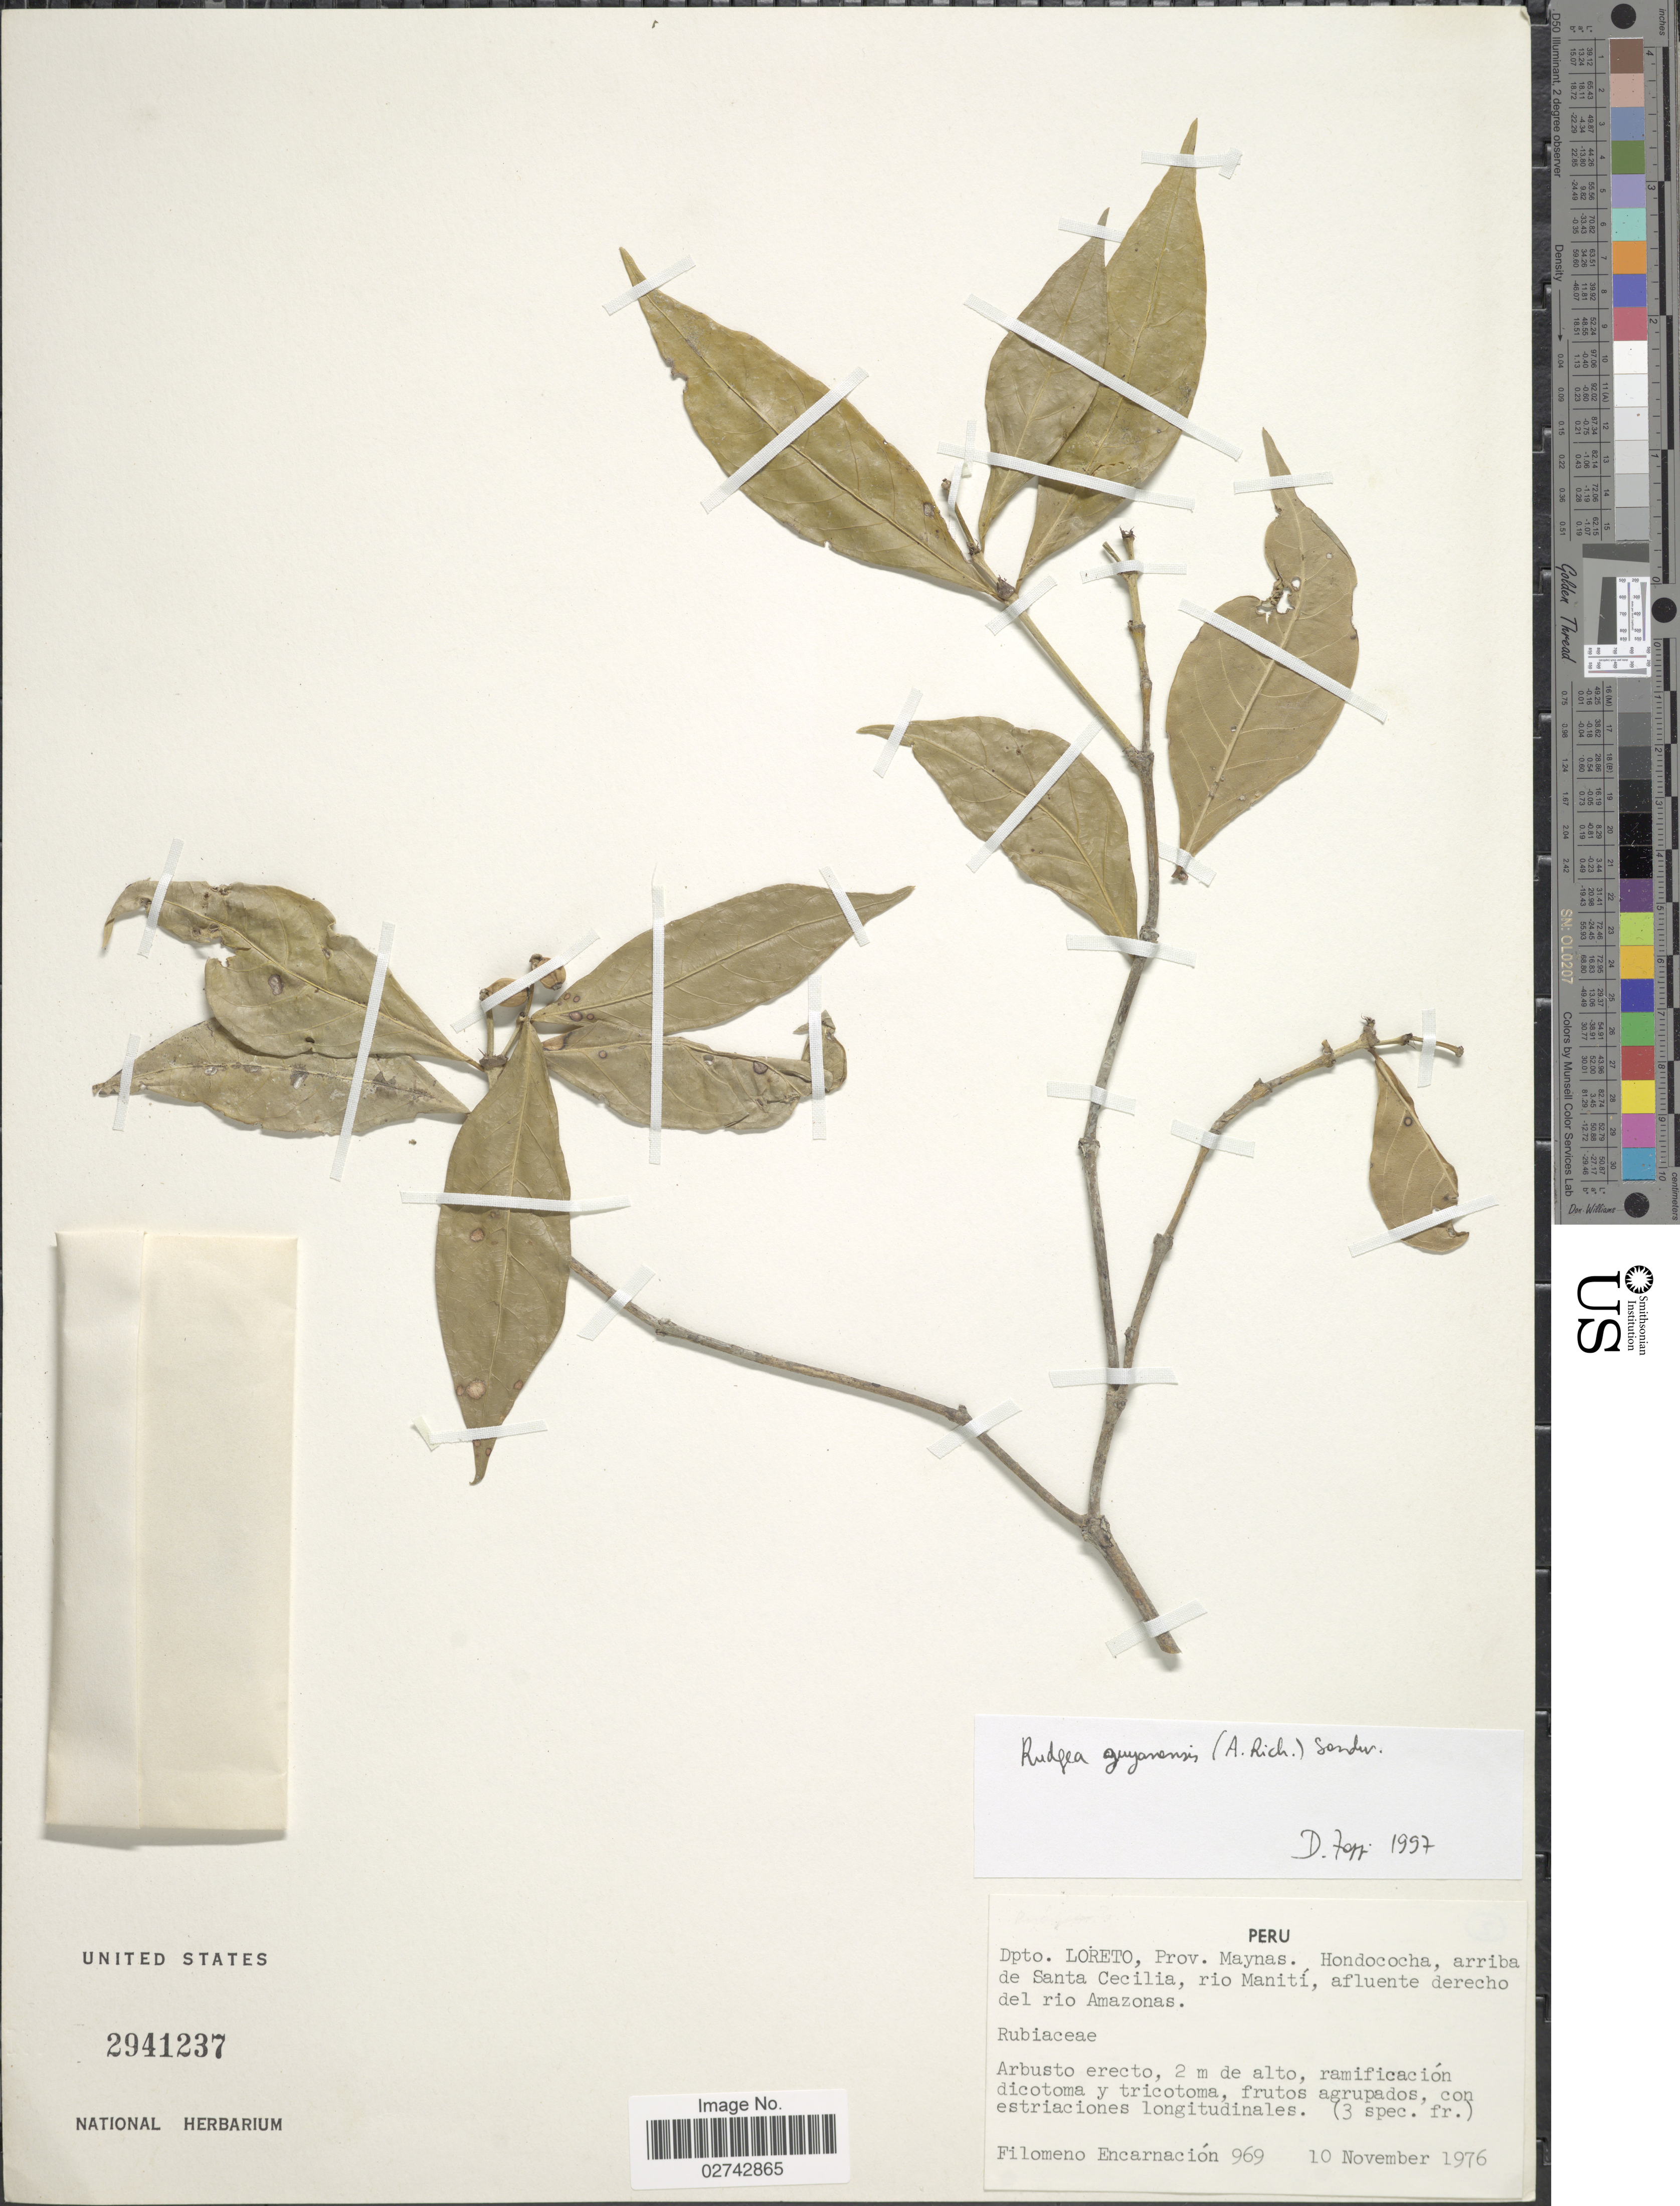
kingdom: Plantae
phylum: Tracheophyta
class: Magnoliopsida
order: Gentianales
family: Rubiaceae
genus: Rudgea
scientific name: Rudgea guyanensis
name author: (A. Rich.) Sandwith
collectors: F. Encarnación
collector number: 969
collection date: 1976-11-10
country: Peru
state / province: Loreto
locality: Prov. Maynas. Hondococha, arriba de Santa Cecilia, rio Maniti, afluente derecho del rio Amazonas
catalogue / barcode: US 2941237